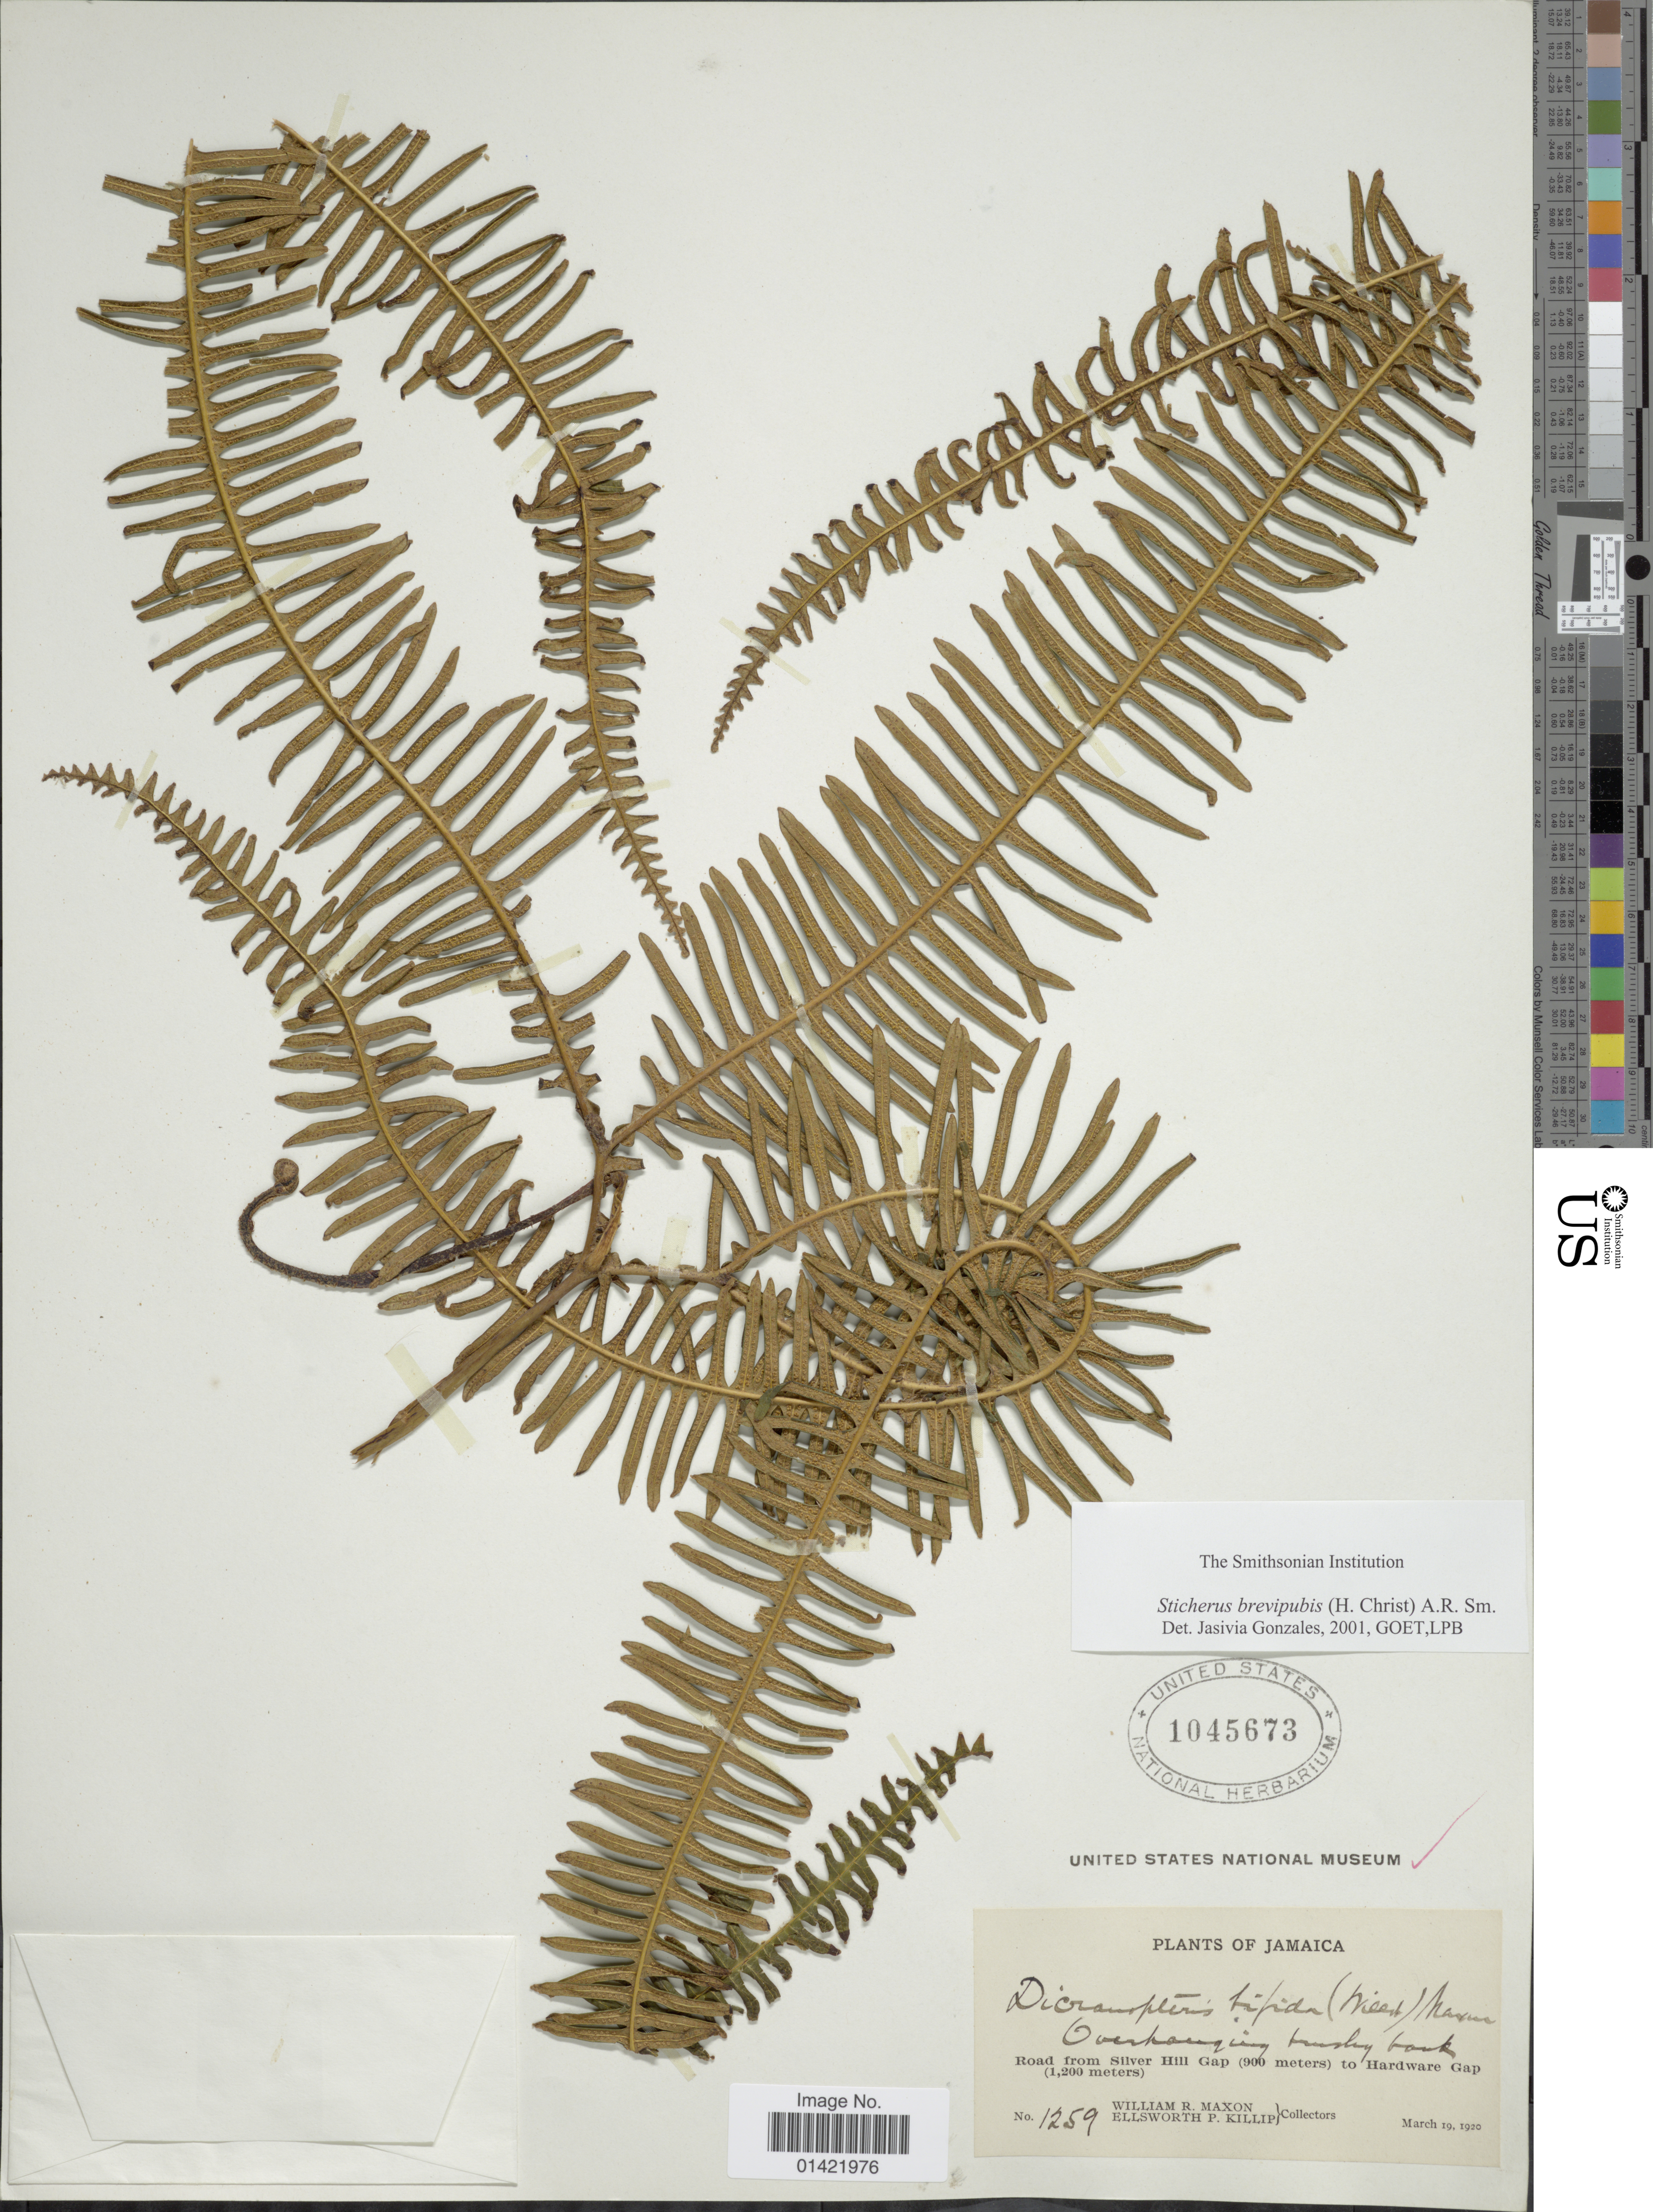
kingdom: Plantae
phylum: Tracheophyta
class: Polypodiopsida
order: Gleicheniales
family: Gleicheniaceae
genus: Sticherus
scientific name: Sticherus fulvus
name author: (Desv.) Ching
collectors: W. R. Maxon & E. P. Killip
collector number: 1259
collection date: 1920-03-19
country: Jamaica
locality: Road from Silver Hill Gap to Hardware Gap.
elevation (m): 900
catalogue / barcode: US 1045673